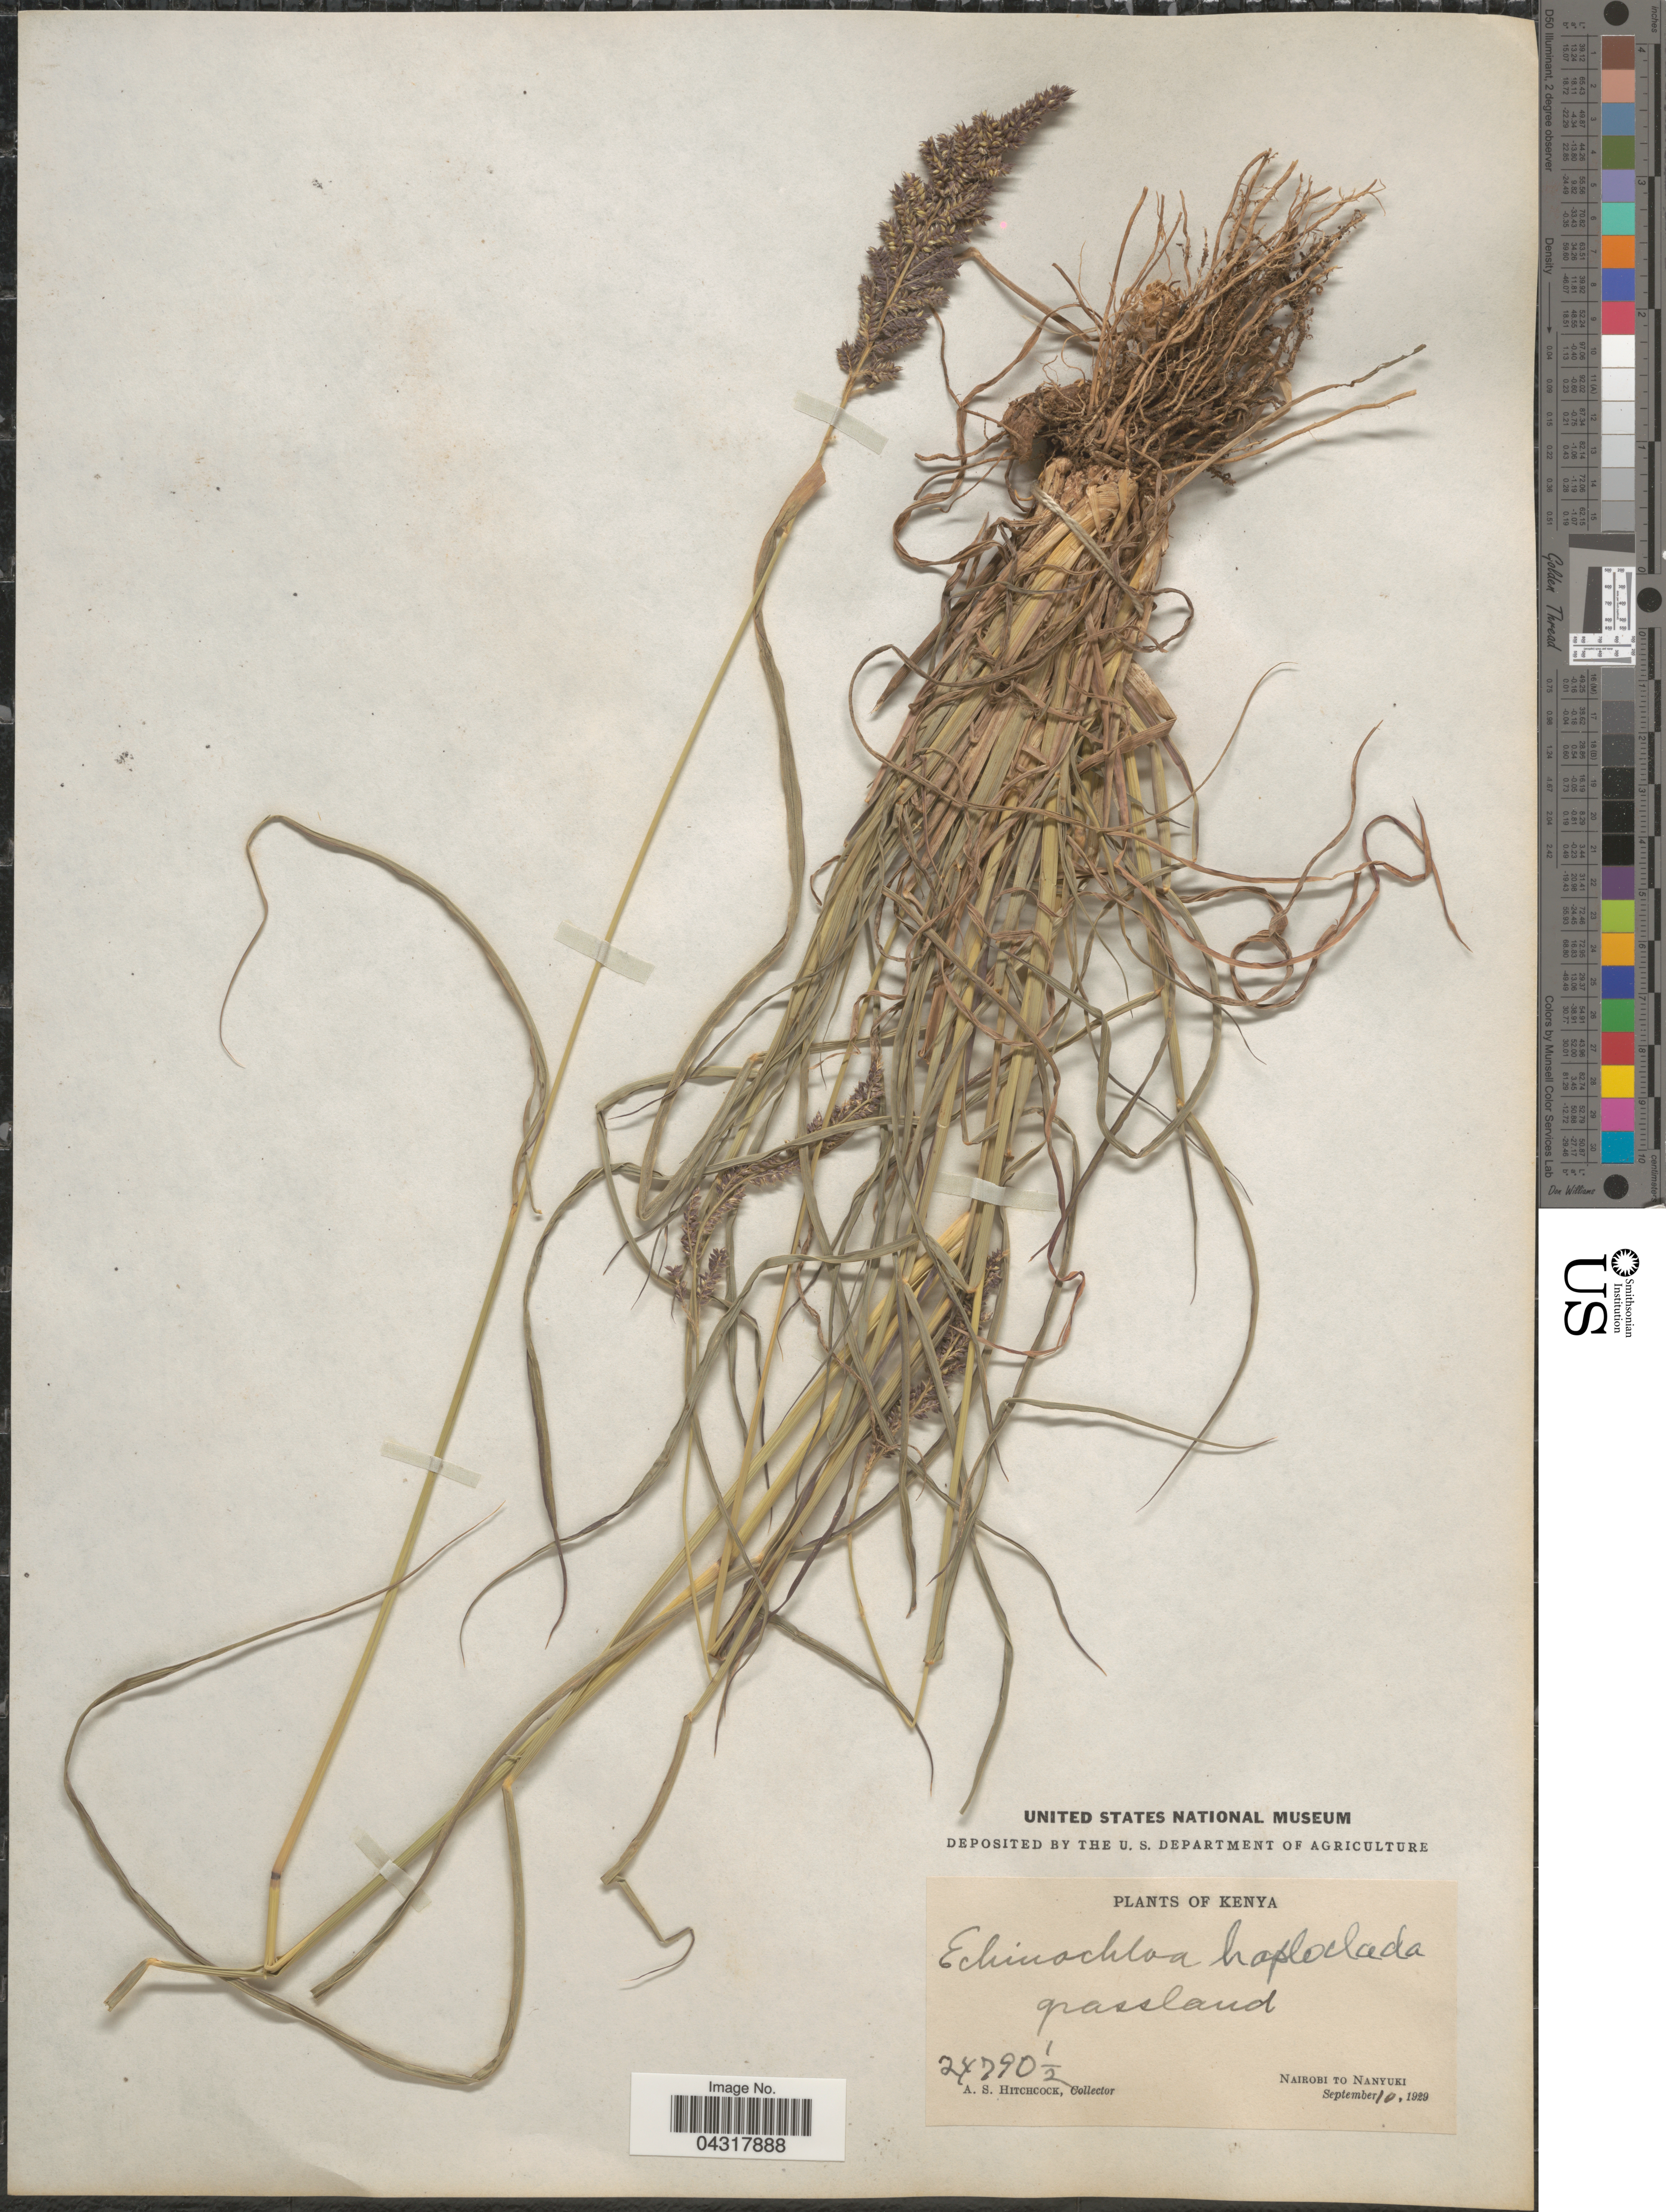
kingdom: Plantae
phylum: Tracheophyta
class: Liliopsida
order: Poales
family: Poaceae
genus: Echinochloa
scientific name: Echinochloa haploclada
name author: (Stapf) Stapf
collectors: A. S. Hitchcock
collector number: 24790½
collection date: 1929-09-10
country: Kenya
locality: Grassland. Nairobi to Nanyuki.